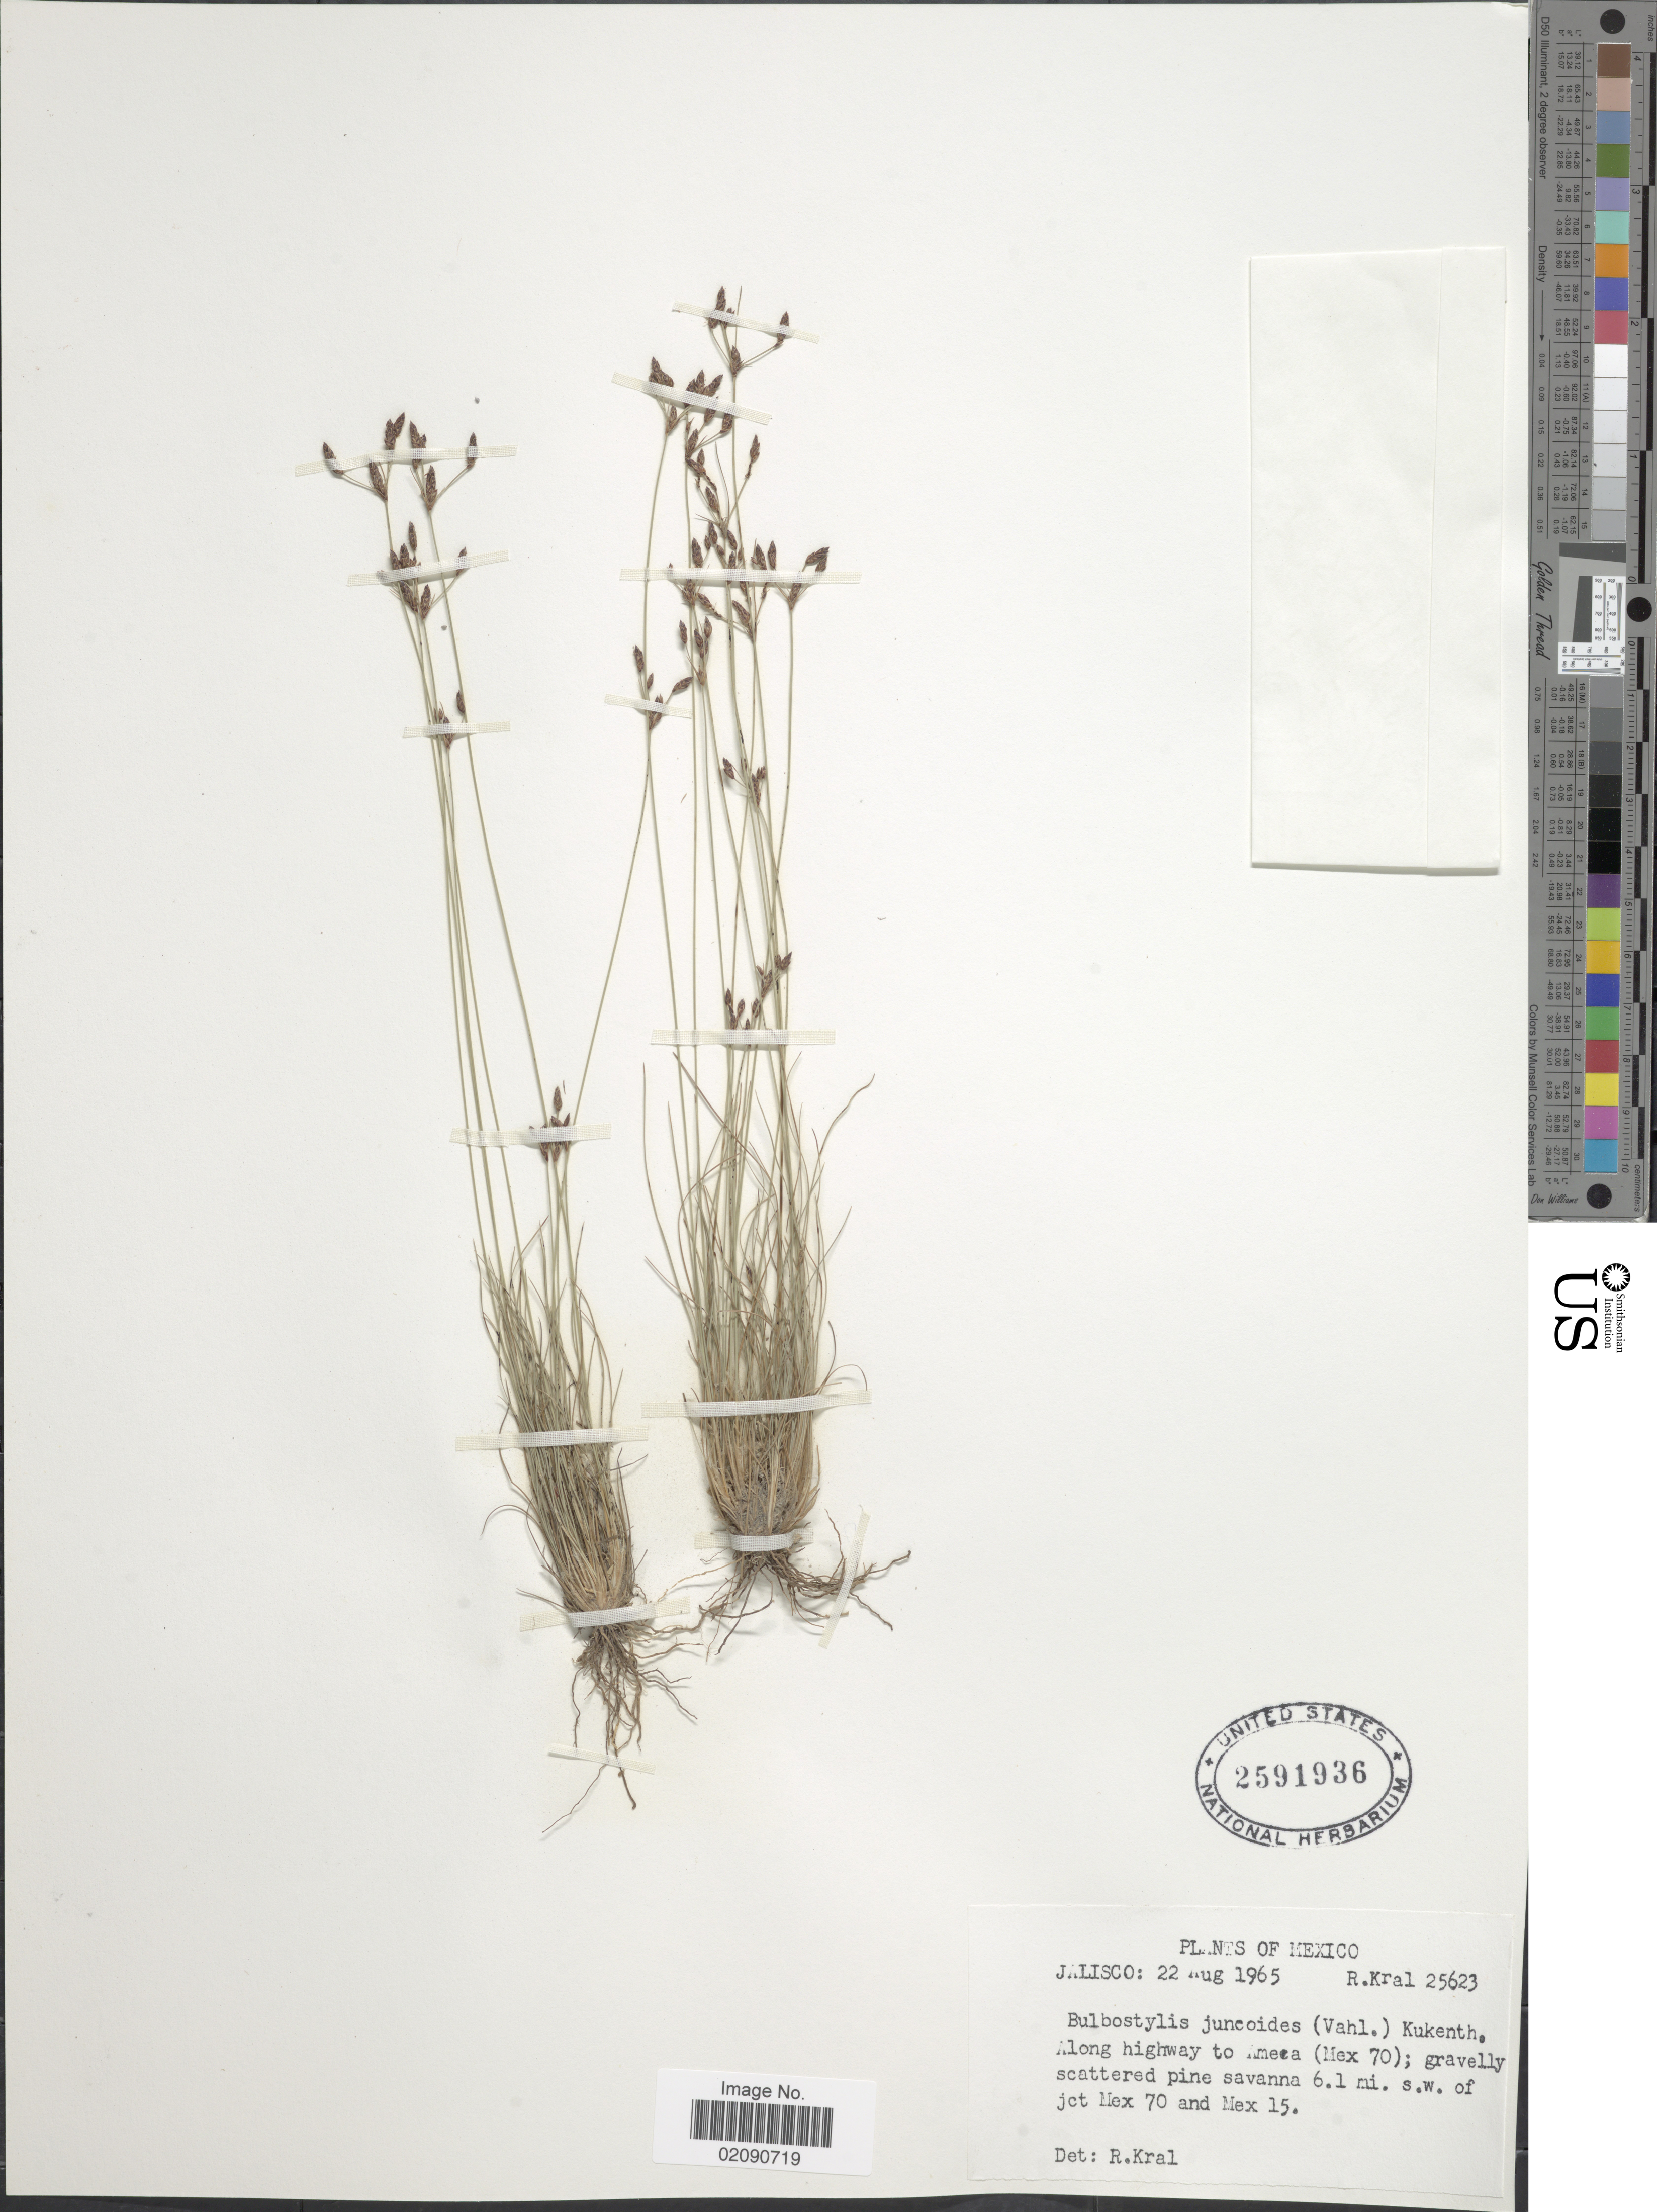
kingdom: Plantae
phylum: Tracheophyta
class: Liliopsida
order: Poales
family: Cyperaceae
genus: Bulbostylis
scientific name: Bulbostylis juncoides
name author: (Vahl) Kük. ex Herter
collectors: R. Kral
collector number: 25623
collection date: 1965-08-22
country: Mexico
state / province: Jalisco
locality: Along highway to Ameca (Mex 70); gravelly scattered pine savanna 6.1 mi. s.w. of jct Mex 70 and Mex 15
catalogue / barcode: US 2591936